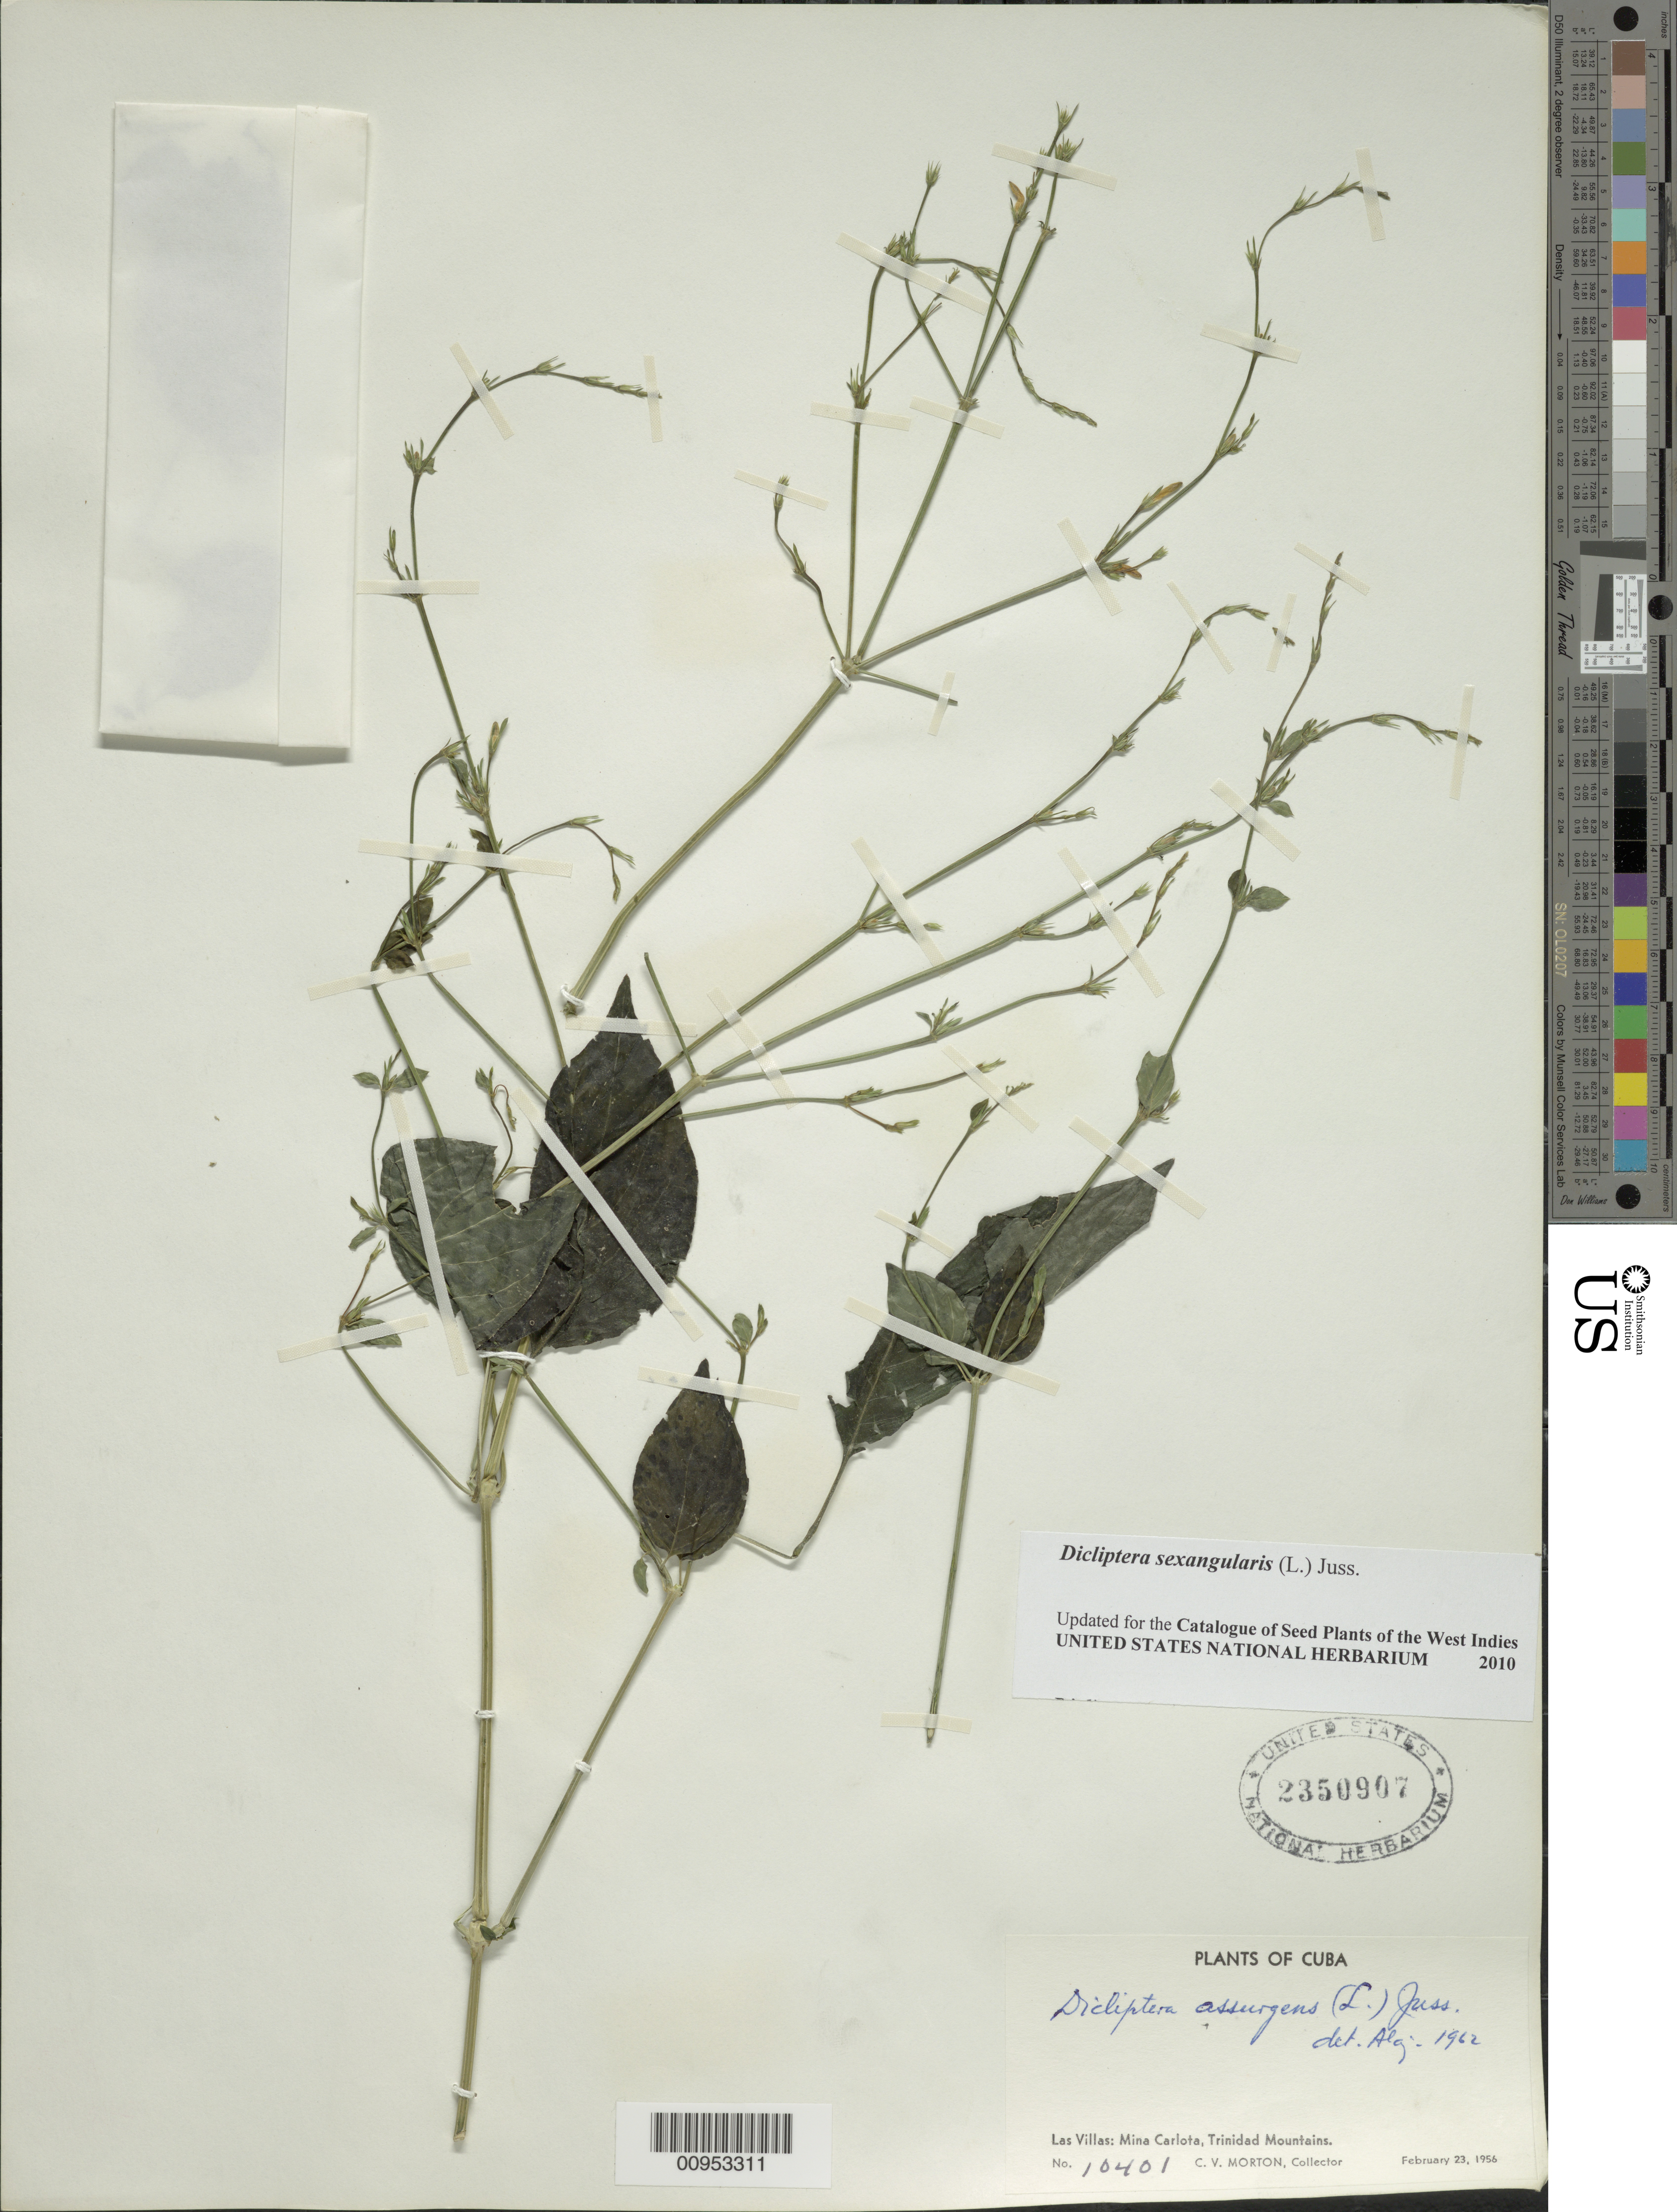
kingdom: Plantae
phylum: Tracheophyta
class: Magnoliopsida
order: Lamiales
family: Acanthaceae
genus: Dicliptera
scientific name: Dicliptera sexangularis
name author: (L.) Juss.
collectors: C. V. Morton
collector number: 10401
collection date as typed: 23 Feb 1956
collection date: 1956-02-23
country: Cuba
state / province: Las Villas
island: Cuba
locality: Mina Carlota, Trinidad Mountains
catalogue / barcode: US 2350907